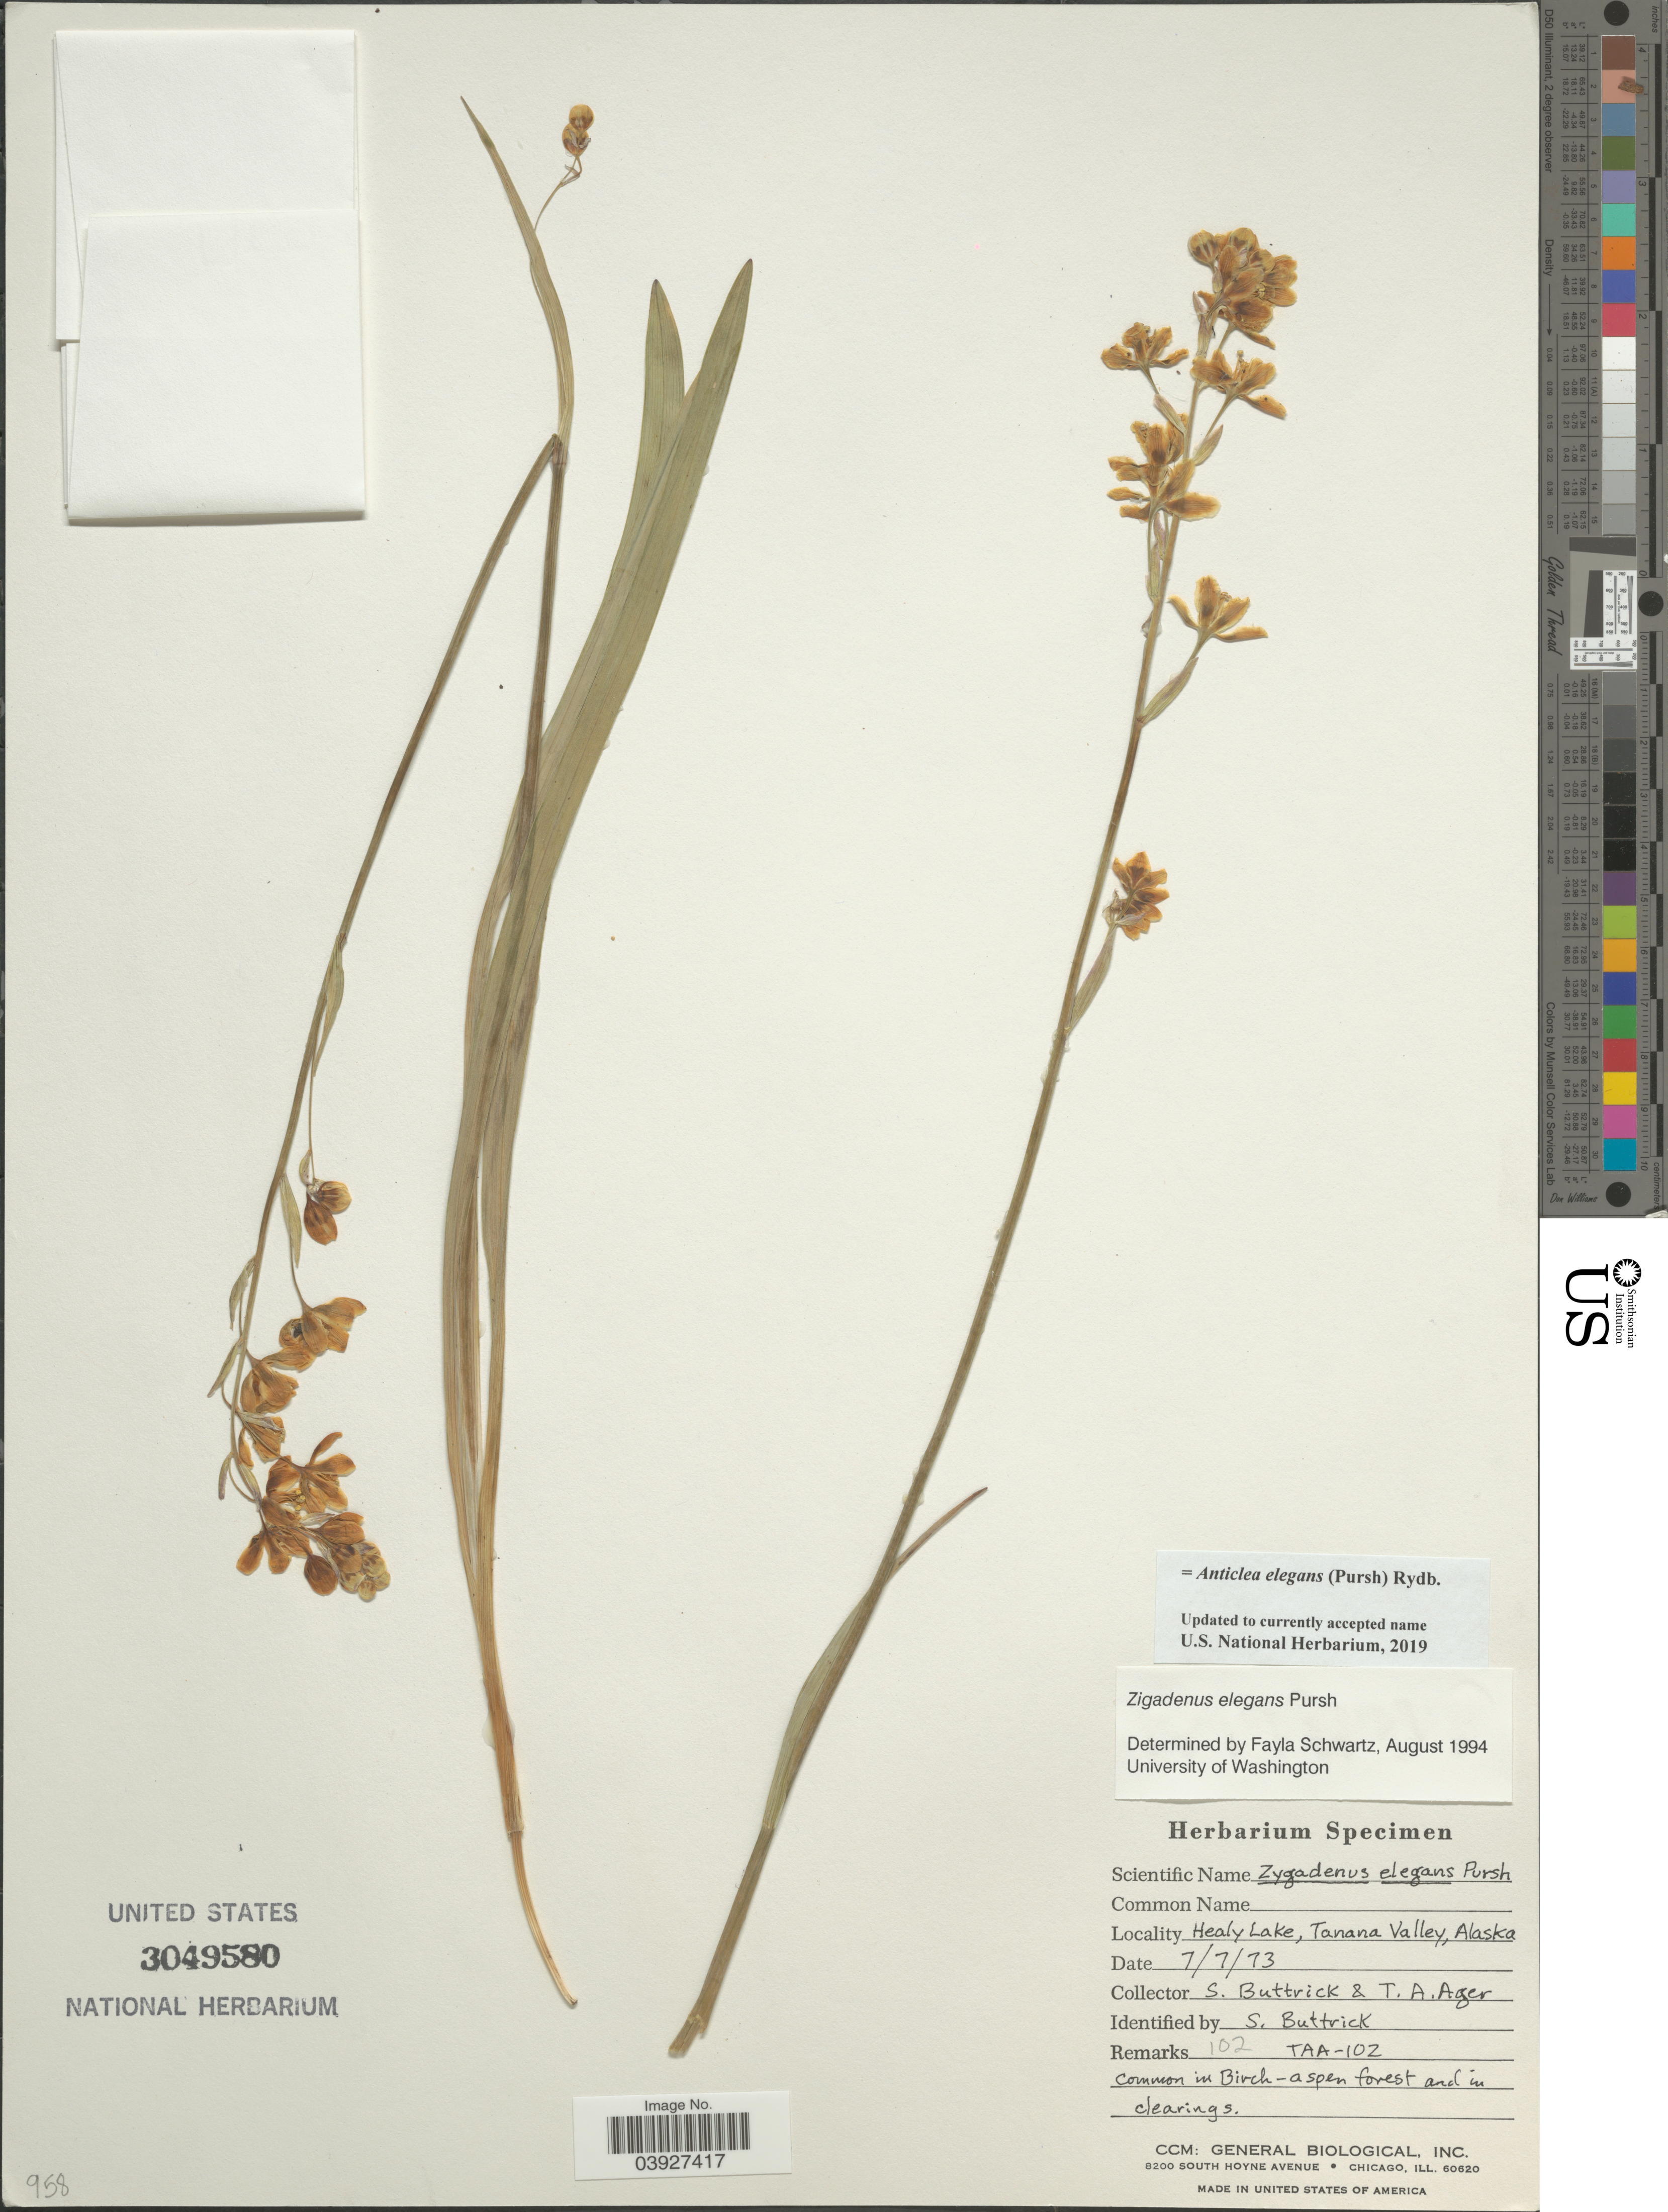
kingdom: Plantae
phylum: Tracheophyta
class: Liliopsida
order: Liliales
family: Melanthiaceae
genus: Anticlea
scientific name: Anticlea elegans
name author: (Pursh) Rydb.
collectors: S. Buttrick & T. A. Ager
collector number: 102/ TAA-102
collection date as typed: Transcribed d/m/y: 7/7/73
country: United States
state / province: Alaska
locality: Healy Lake, Tanana Valley.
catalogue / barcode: US 3049580